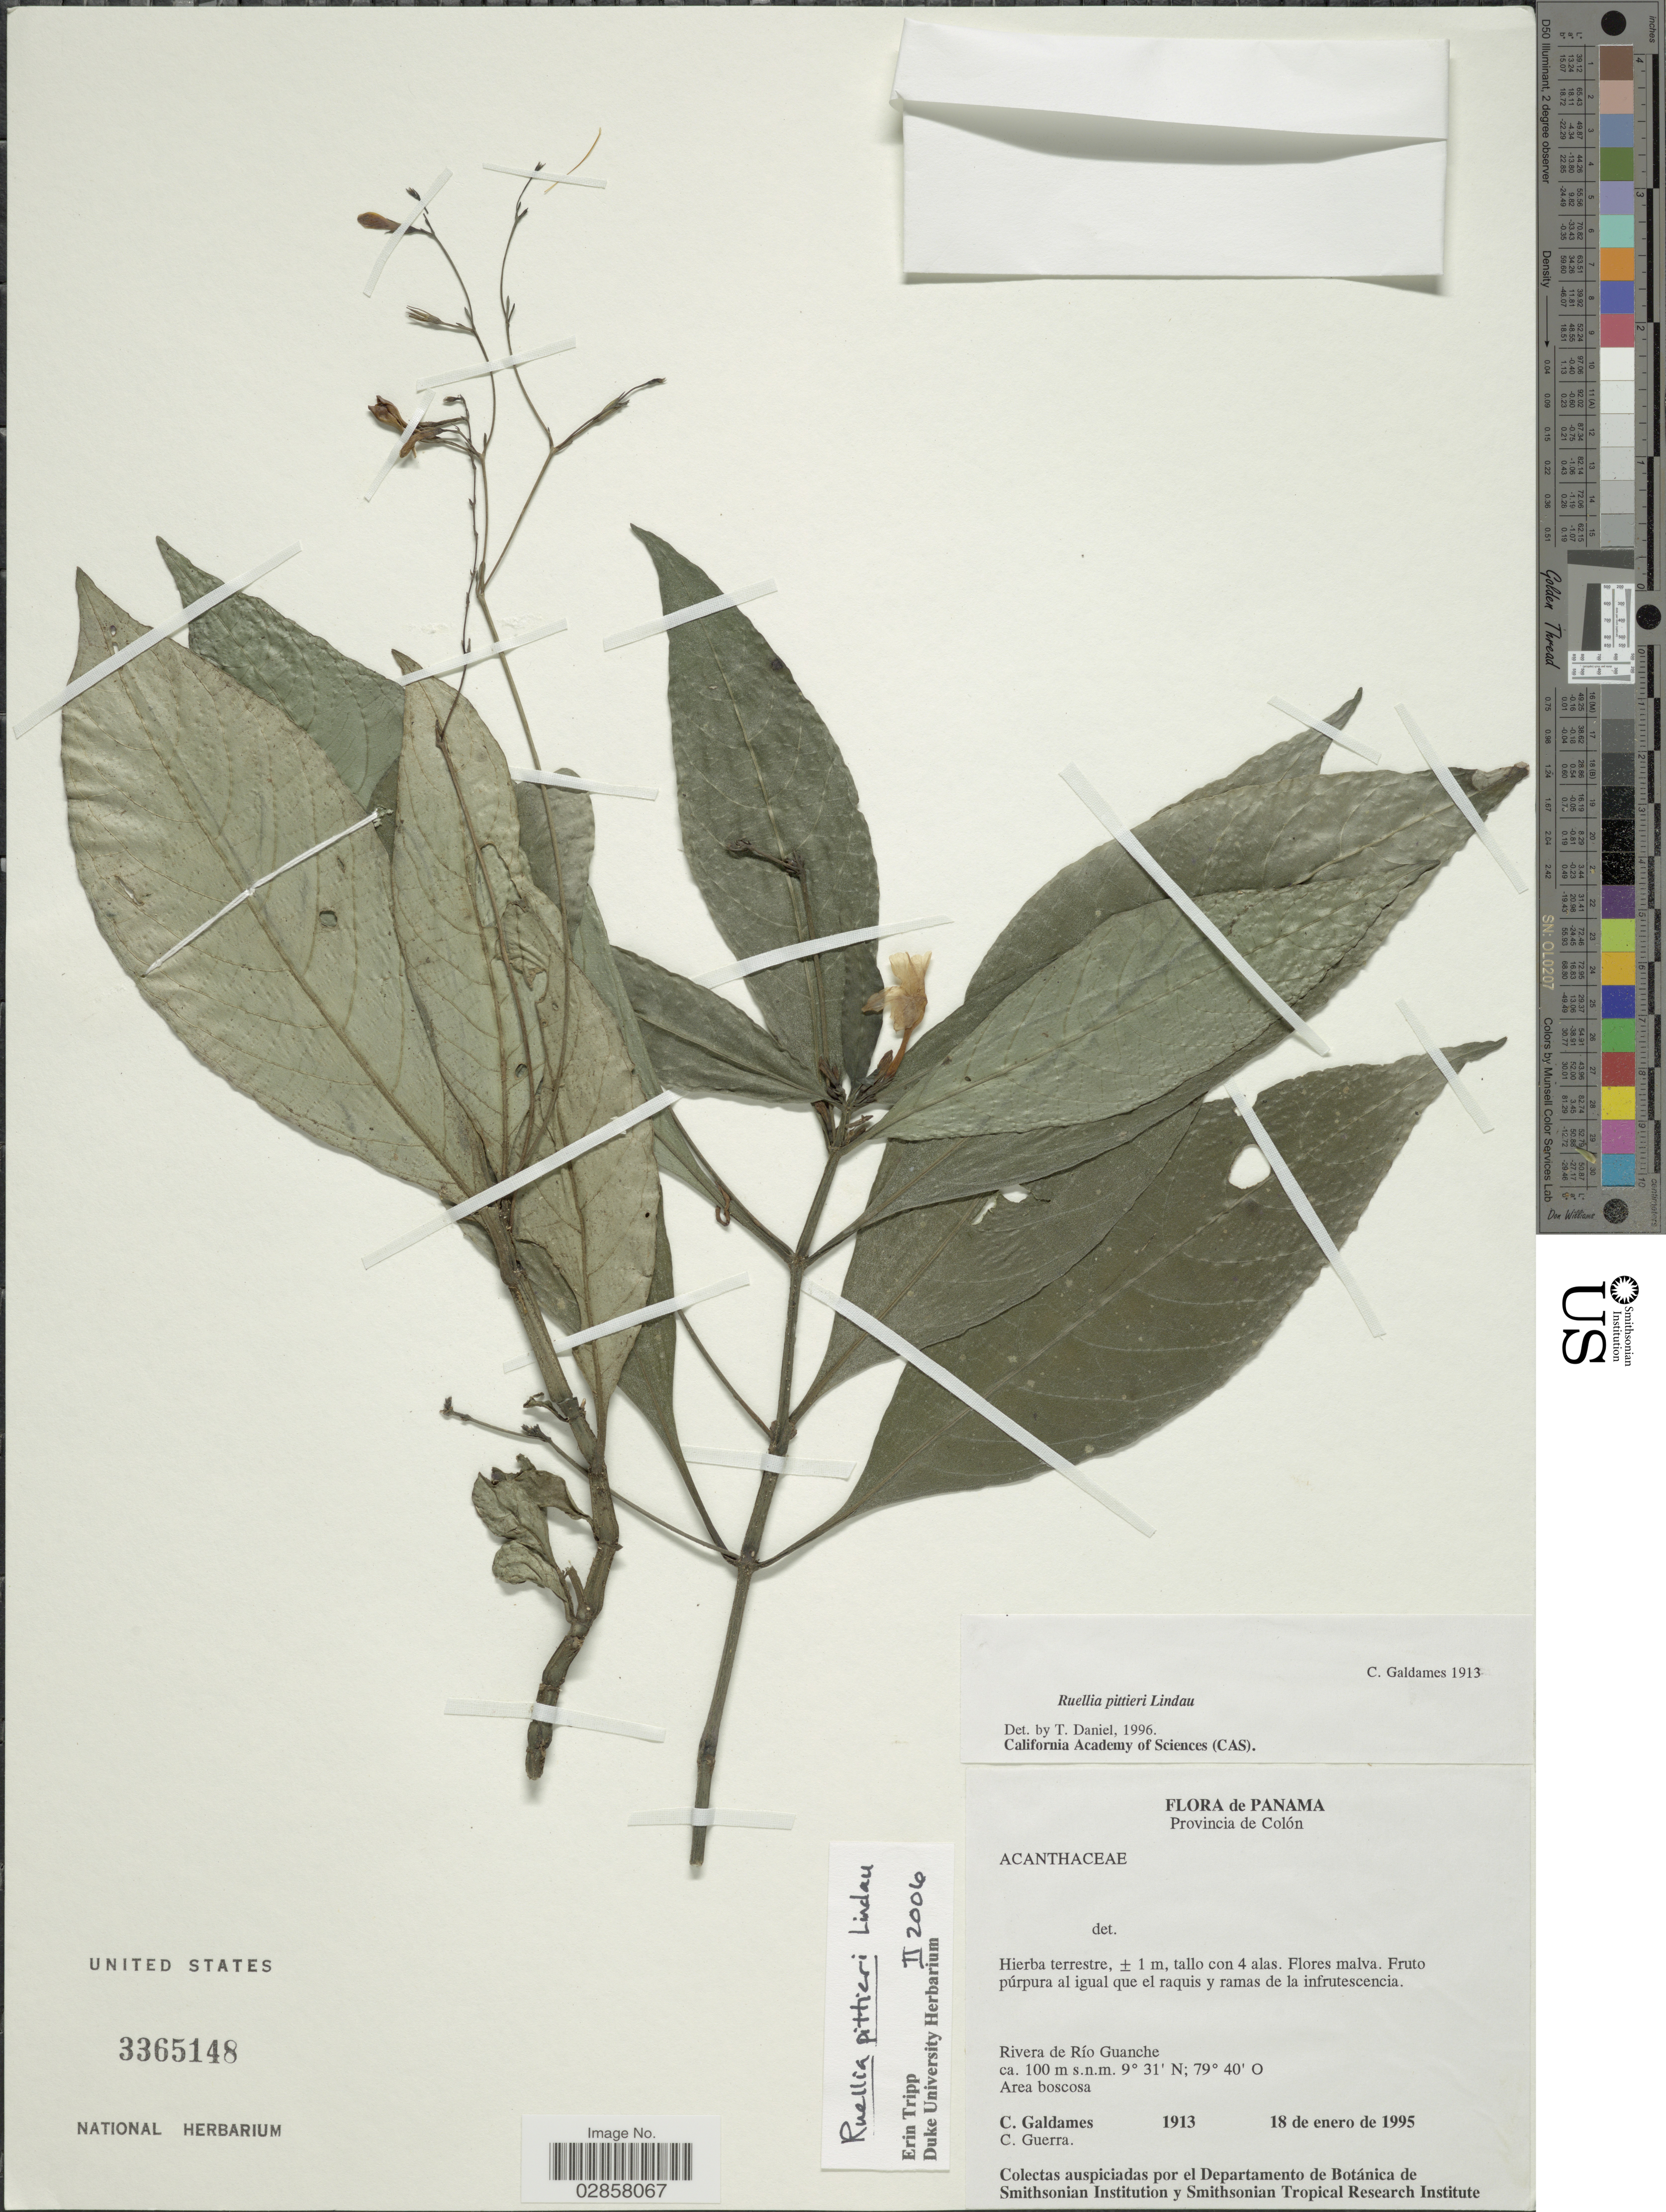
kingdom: Plantae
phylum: Tracheophyta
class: Magnoliopsida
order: Lamiales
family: Acanthaceae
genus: Ruellia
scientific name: Ruellia pittieri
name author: Lindau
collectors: C. Galdames & C. Guerra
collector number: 1913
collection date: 1995-01-18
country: Panama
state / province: Colón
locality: Rivera de Río Guanche.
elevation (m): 100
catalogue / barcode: US 3365148